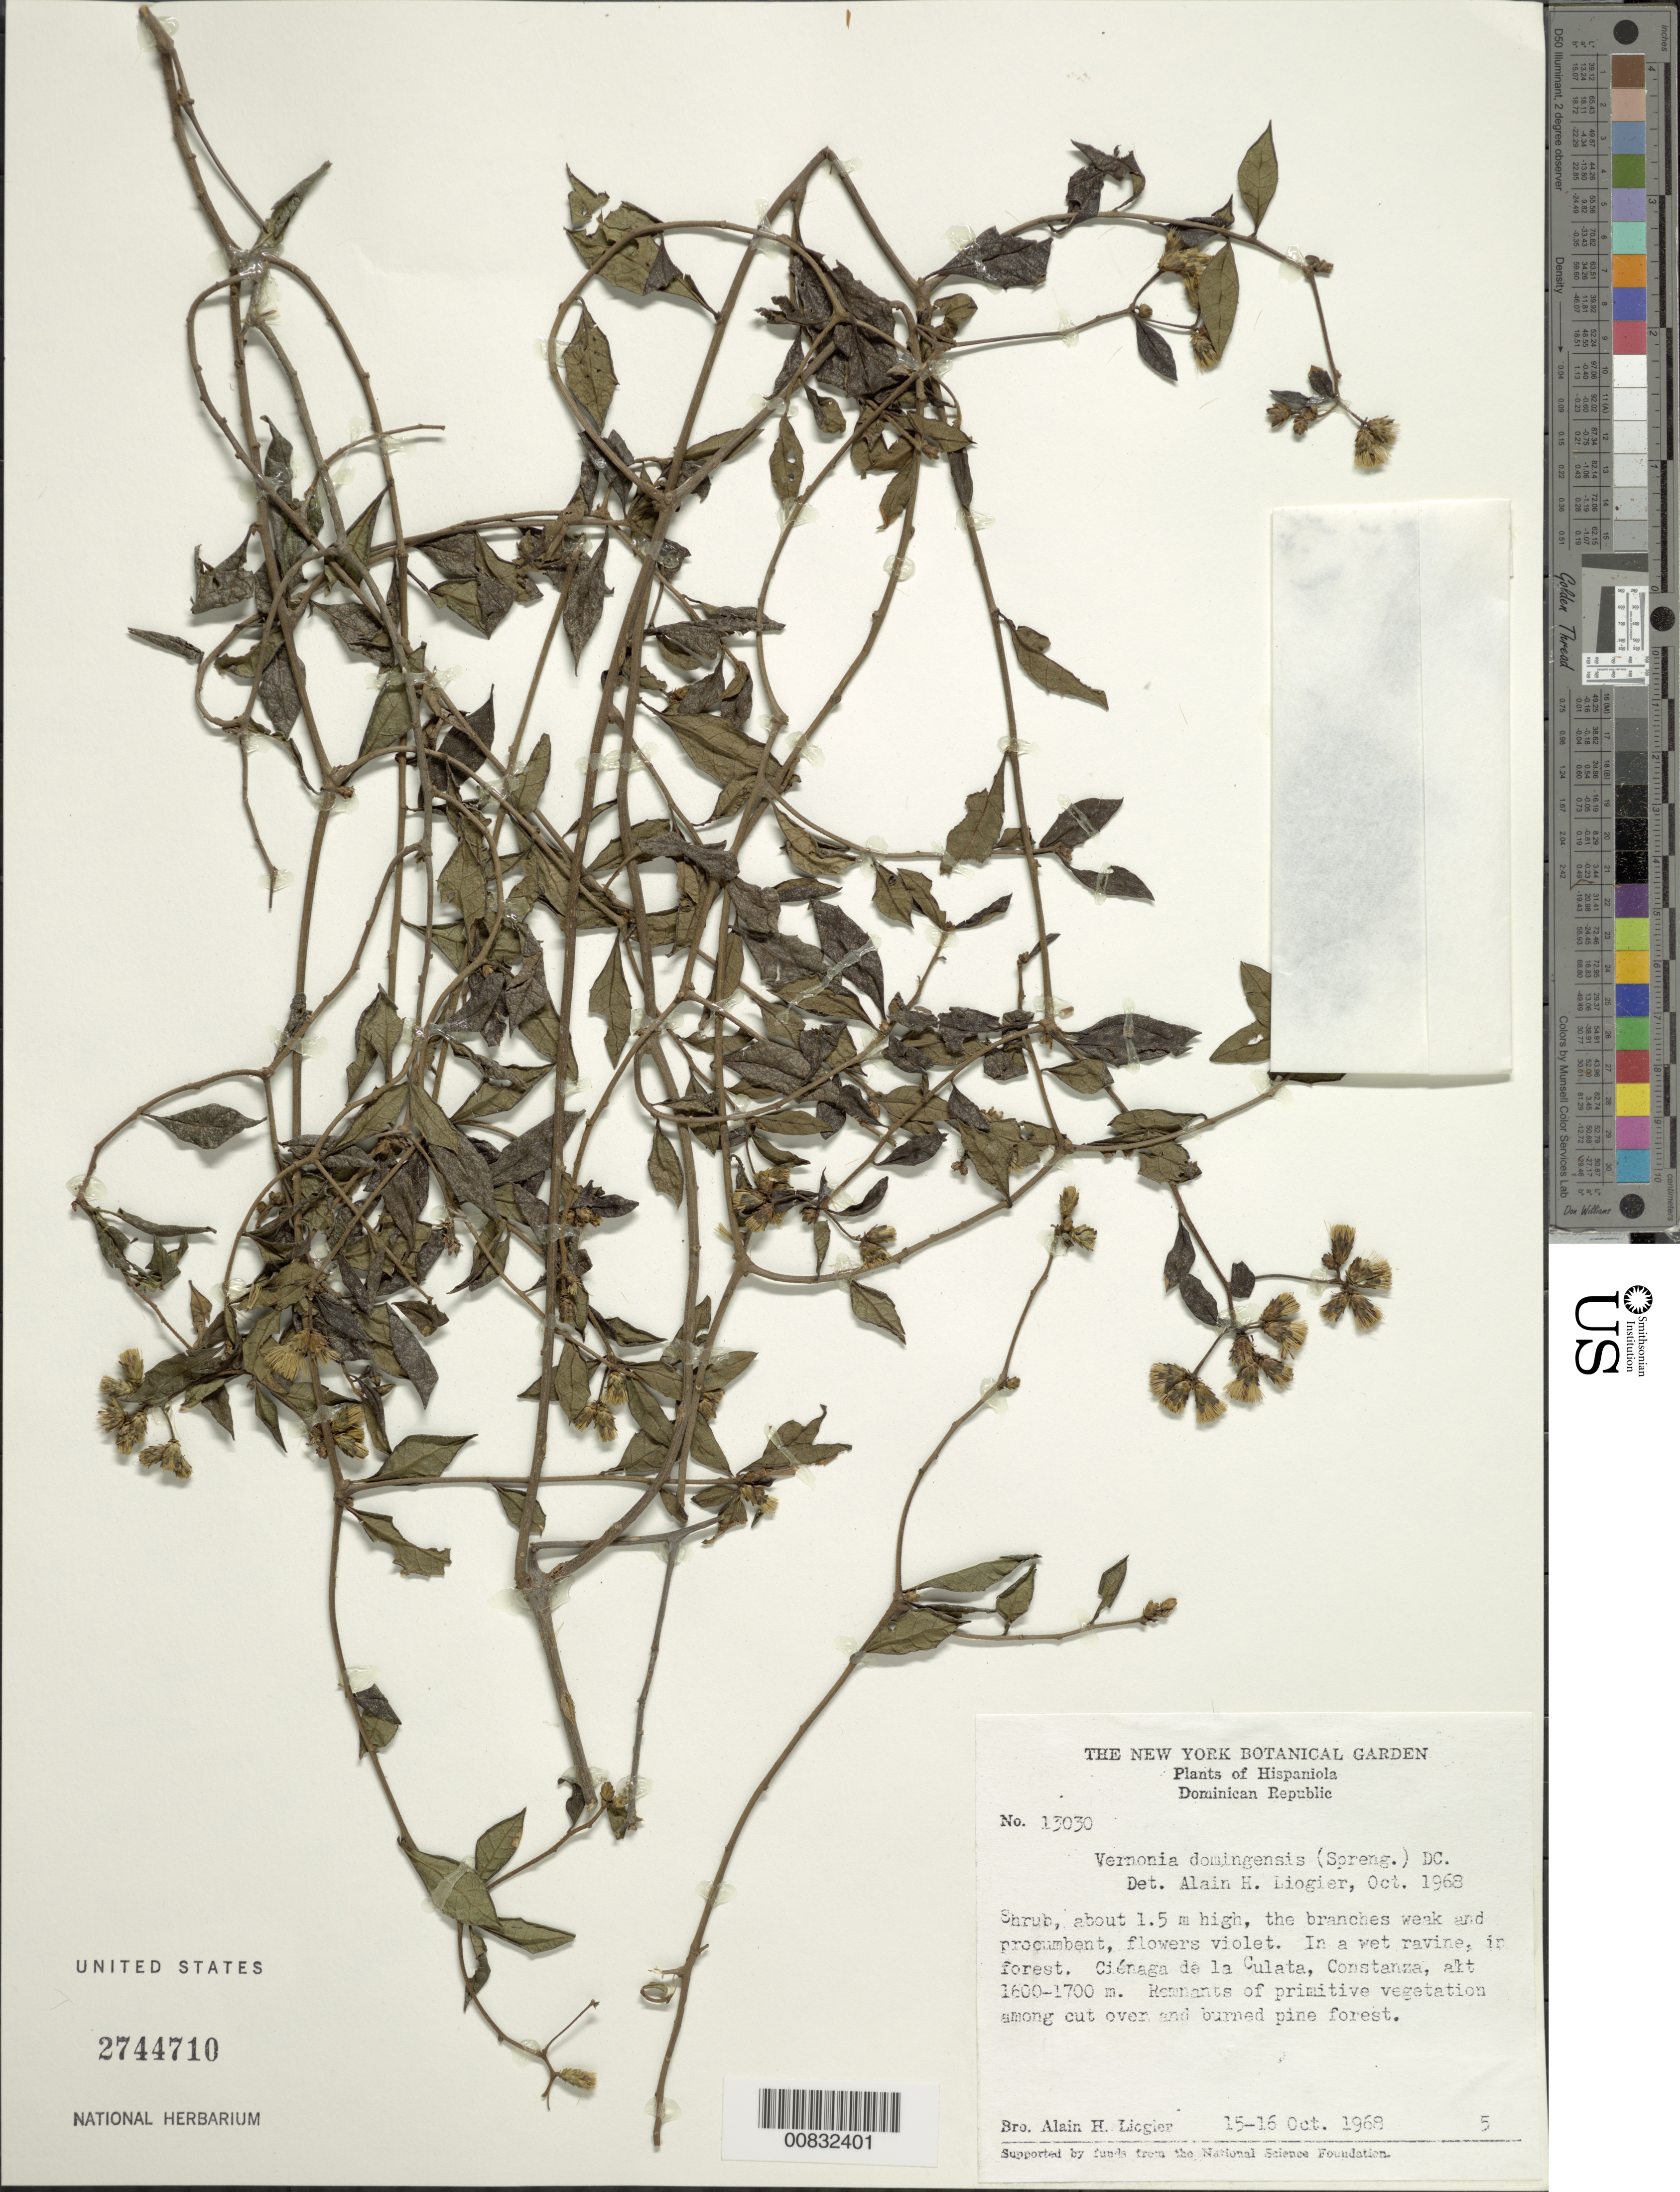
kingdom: Plantae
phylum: Tracheophyta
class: Magnoliopsida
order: Asterales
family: Asteraceae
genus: Vernonanthura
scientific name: Vernonanthura buxifolia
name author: (Less.) H. Rob.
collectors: A. H. Liogier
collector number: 13030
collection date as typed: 15 Oct 1968 to 16 Oct 1968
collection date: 1968-10-15/1968-10-16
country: Dominican Republic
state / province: La Vega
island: Hispaniola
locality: Ciénaga de la Culata, Constanza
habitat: In wet ravine in forest (remnants of primitive vegetation among cut over and burned pine forest)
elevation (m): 1600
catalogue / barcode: US 2744710